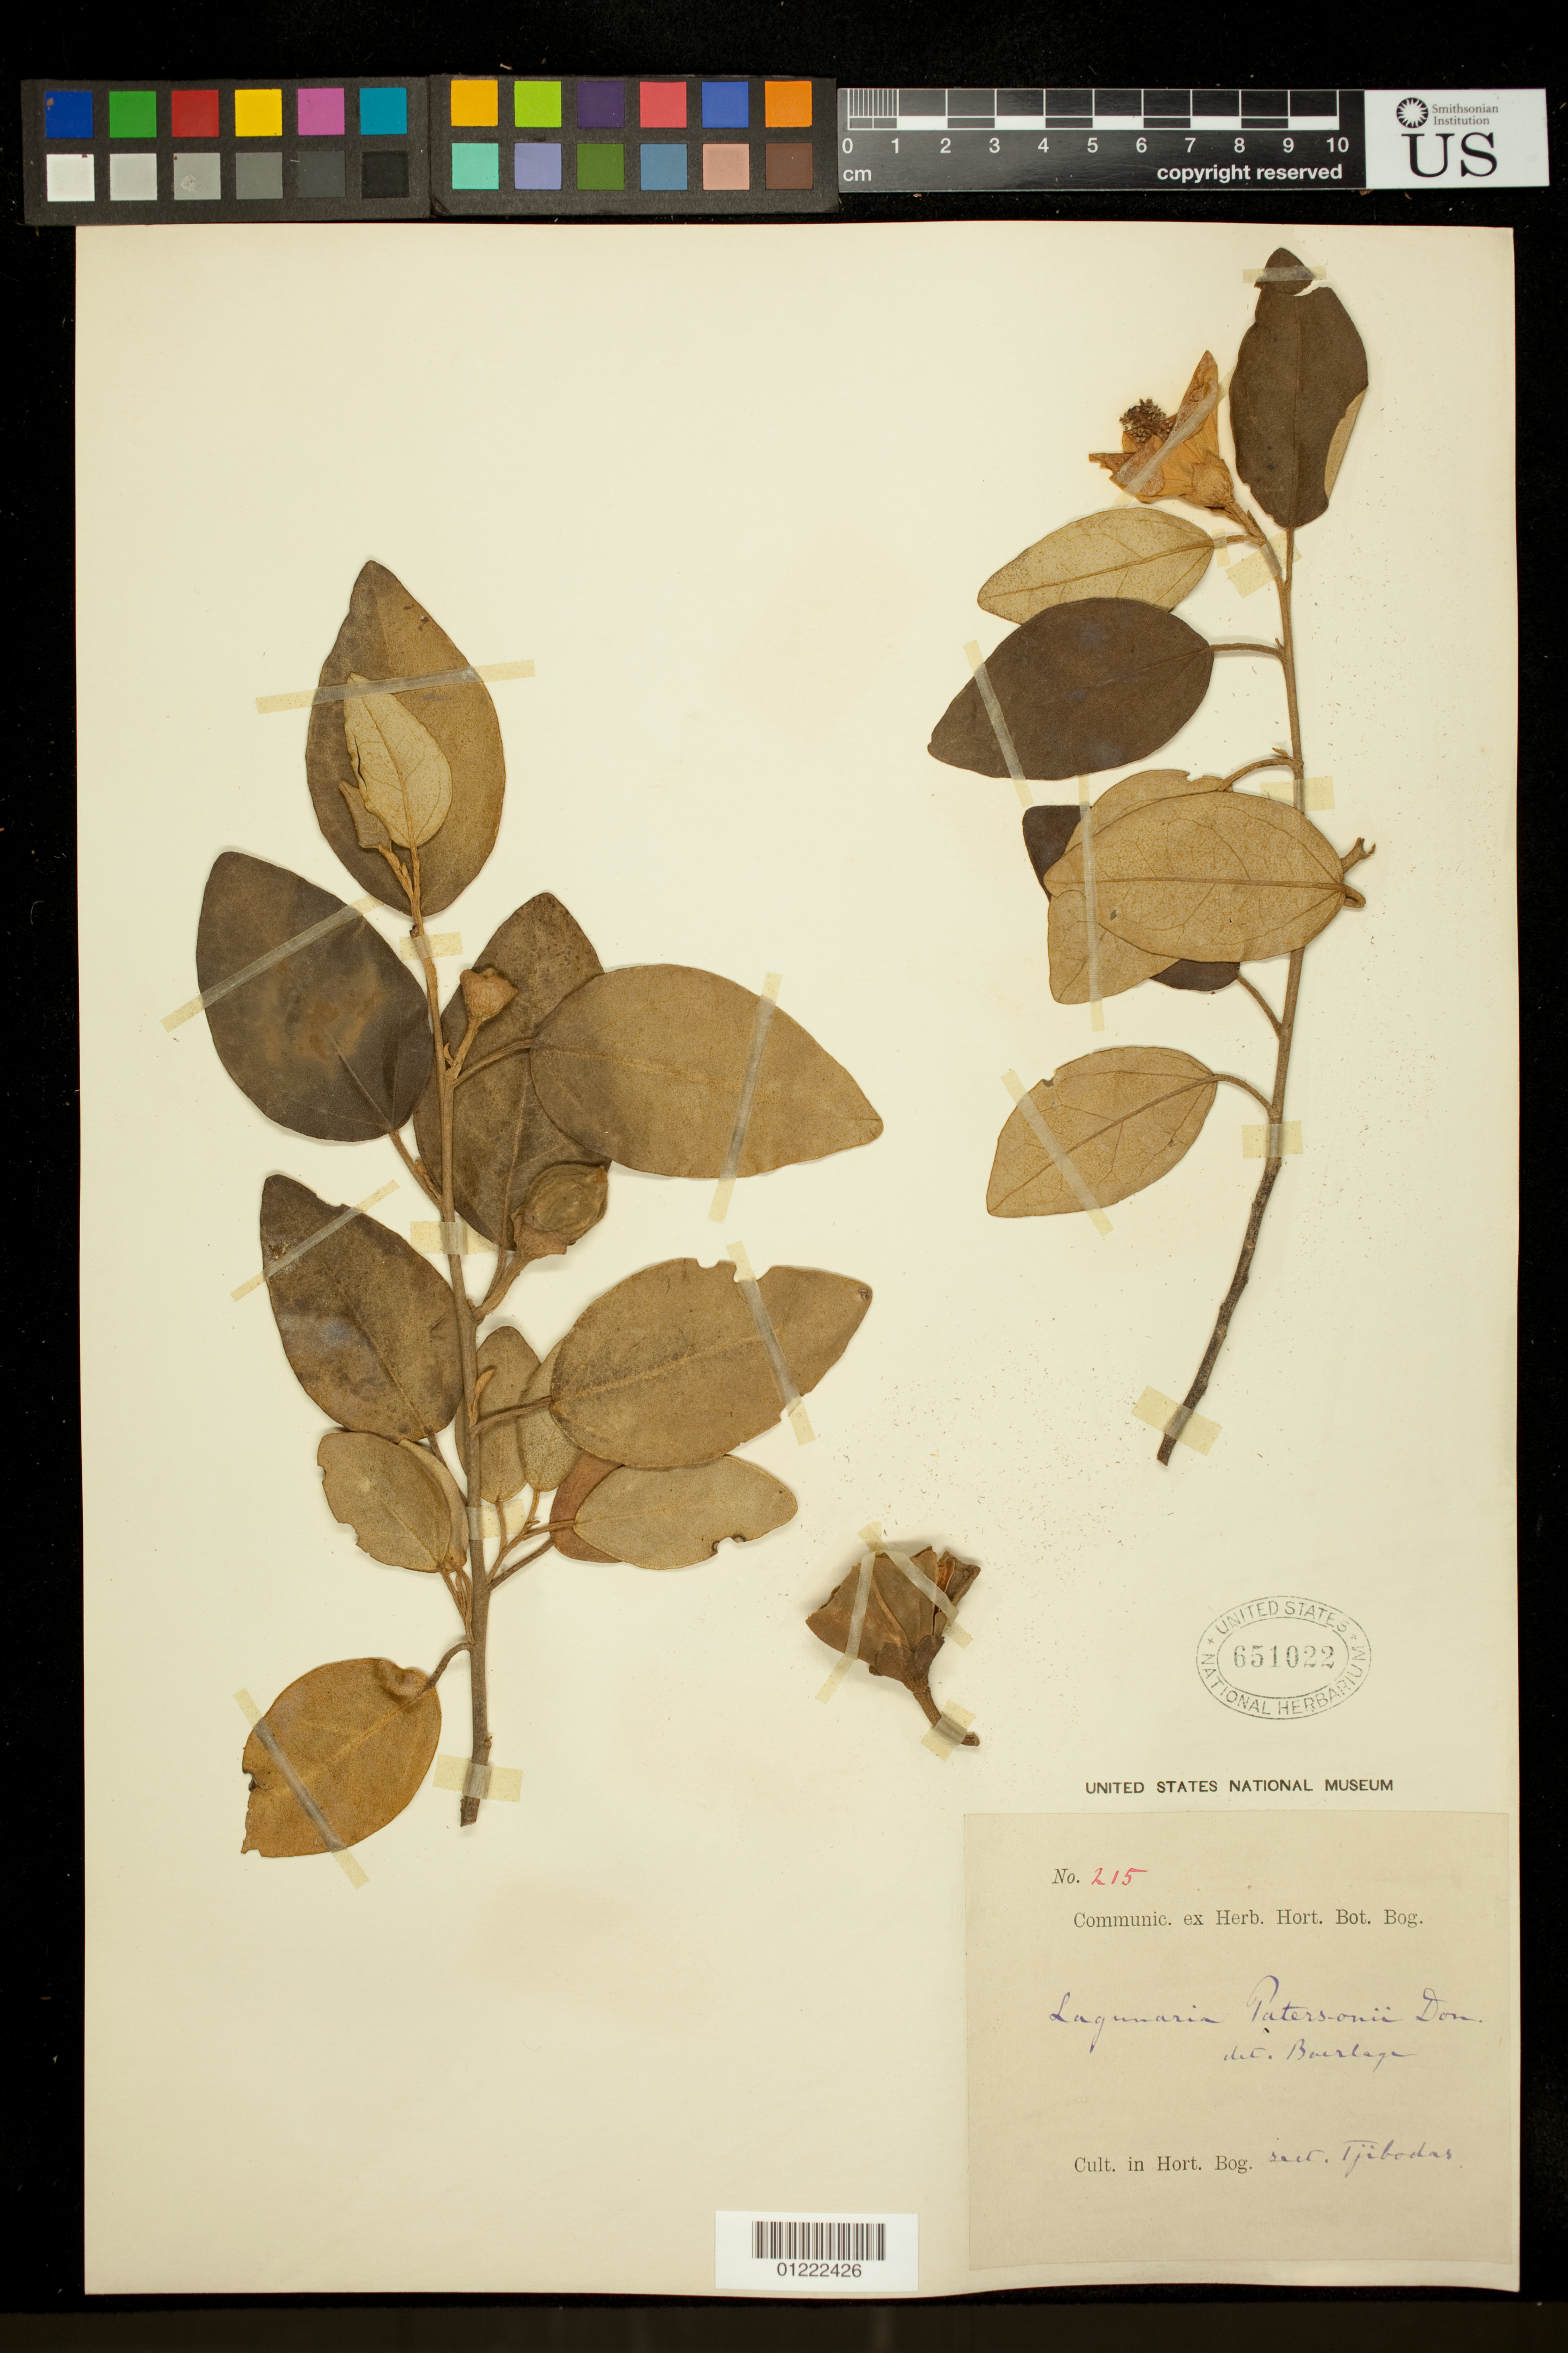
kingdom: Plantae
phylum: Tracheophyta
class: Magnoliopsida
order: Malvales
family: Malvaceae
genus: Lagunaria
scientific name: Lagunaria patersonia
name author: (Andrews) G. Don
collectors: ex herb. Hort. Bot. Bog.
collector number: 215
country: Indonesia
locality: Communic. ex Herb. Hort. Bot. Bog. Cult. in Hort. Bog.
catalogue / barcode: US 651022